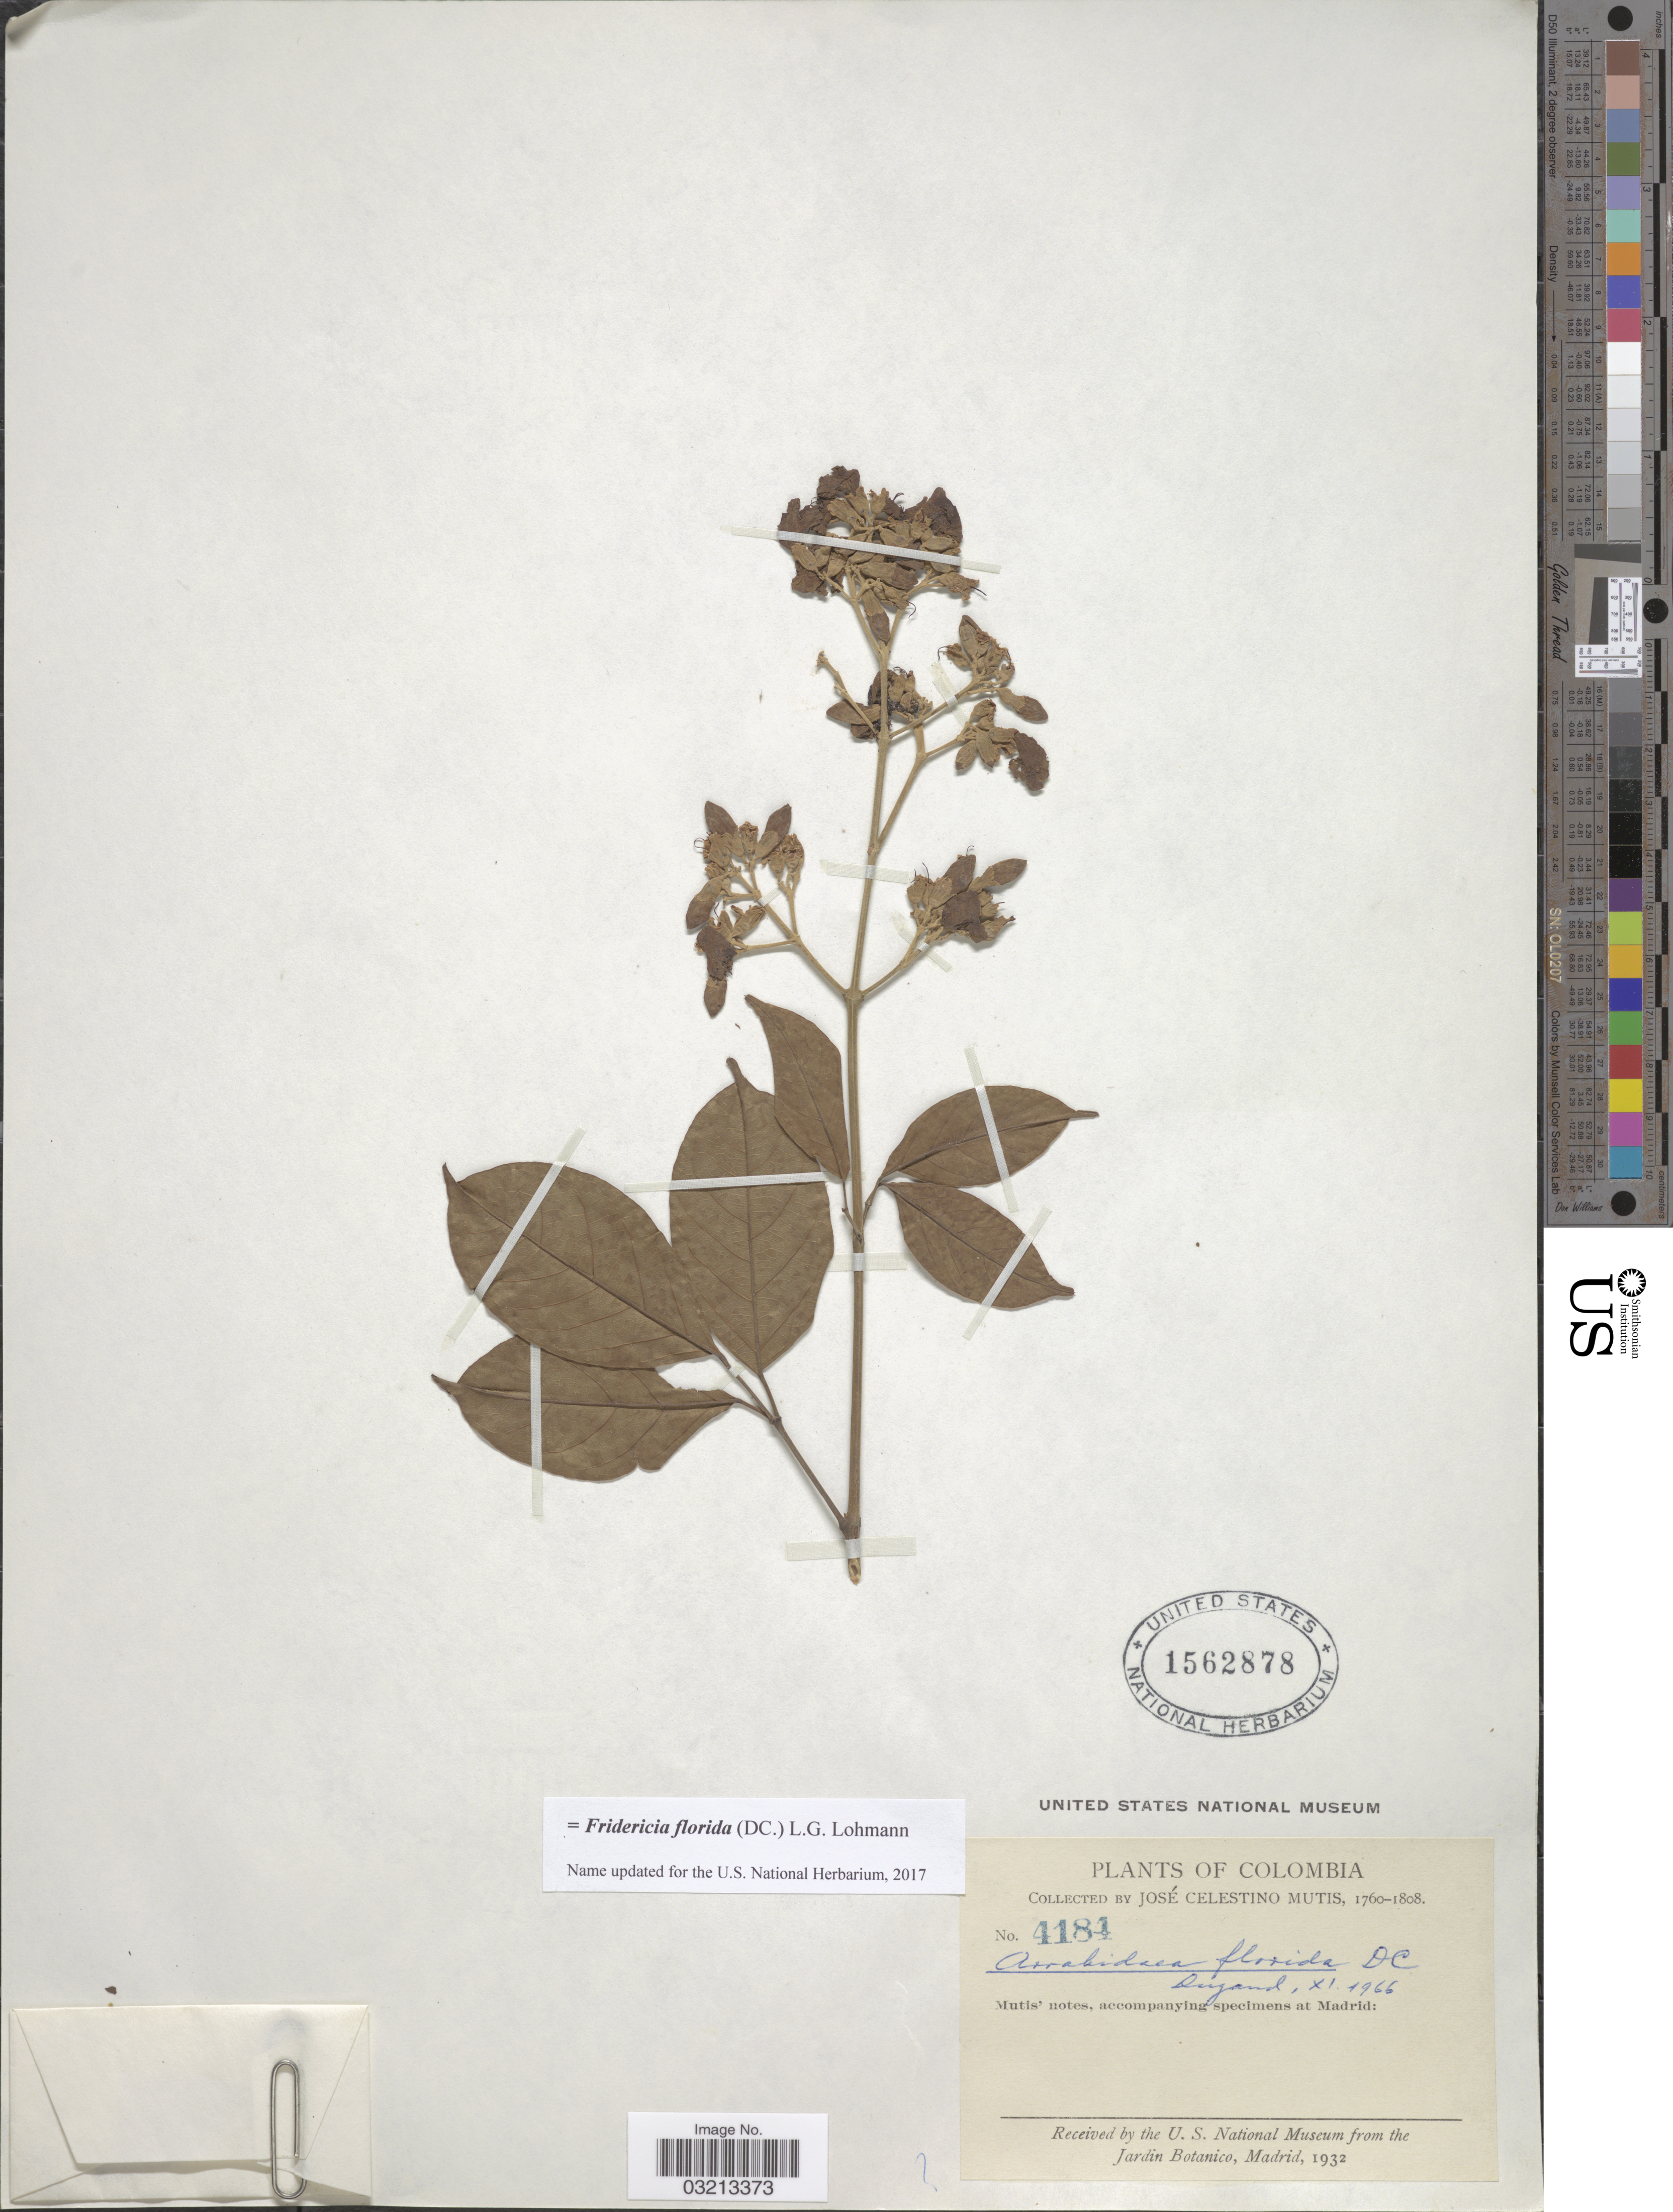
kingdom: Plantae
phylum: Tracheophyta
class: Magnoliopsida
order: Lamiales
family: Bignoniaceae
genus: Fridericia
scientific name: Fridericia florida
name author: (DC.) L.G. Lohmann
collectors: J. C. B. Mutis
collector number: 4184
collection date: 1760/1808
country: Colombia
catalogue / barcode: US 1562878